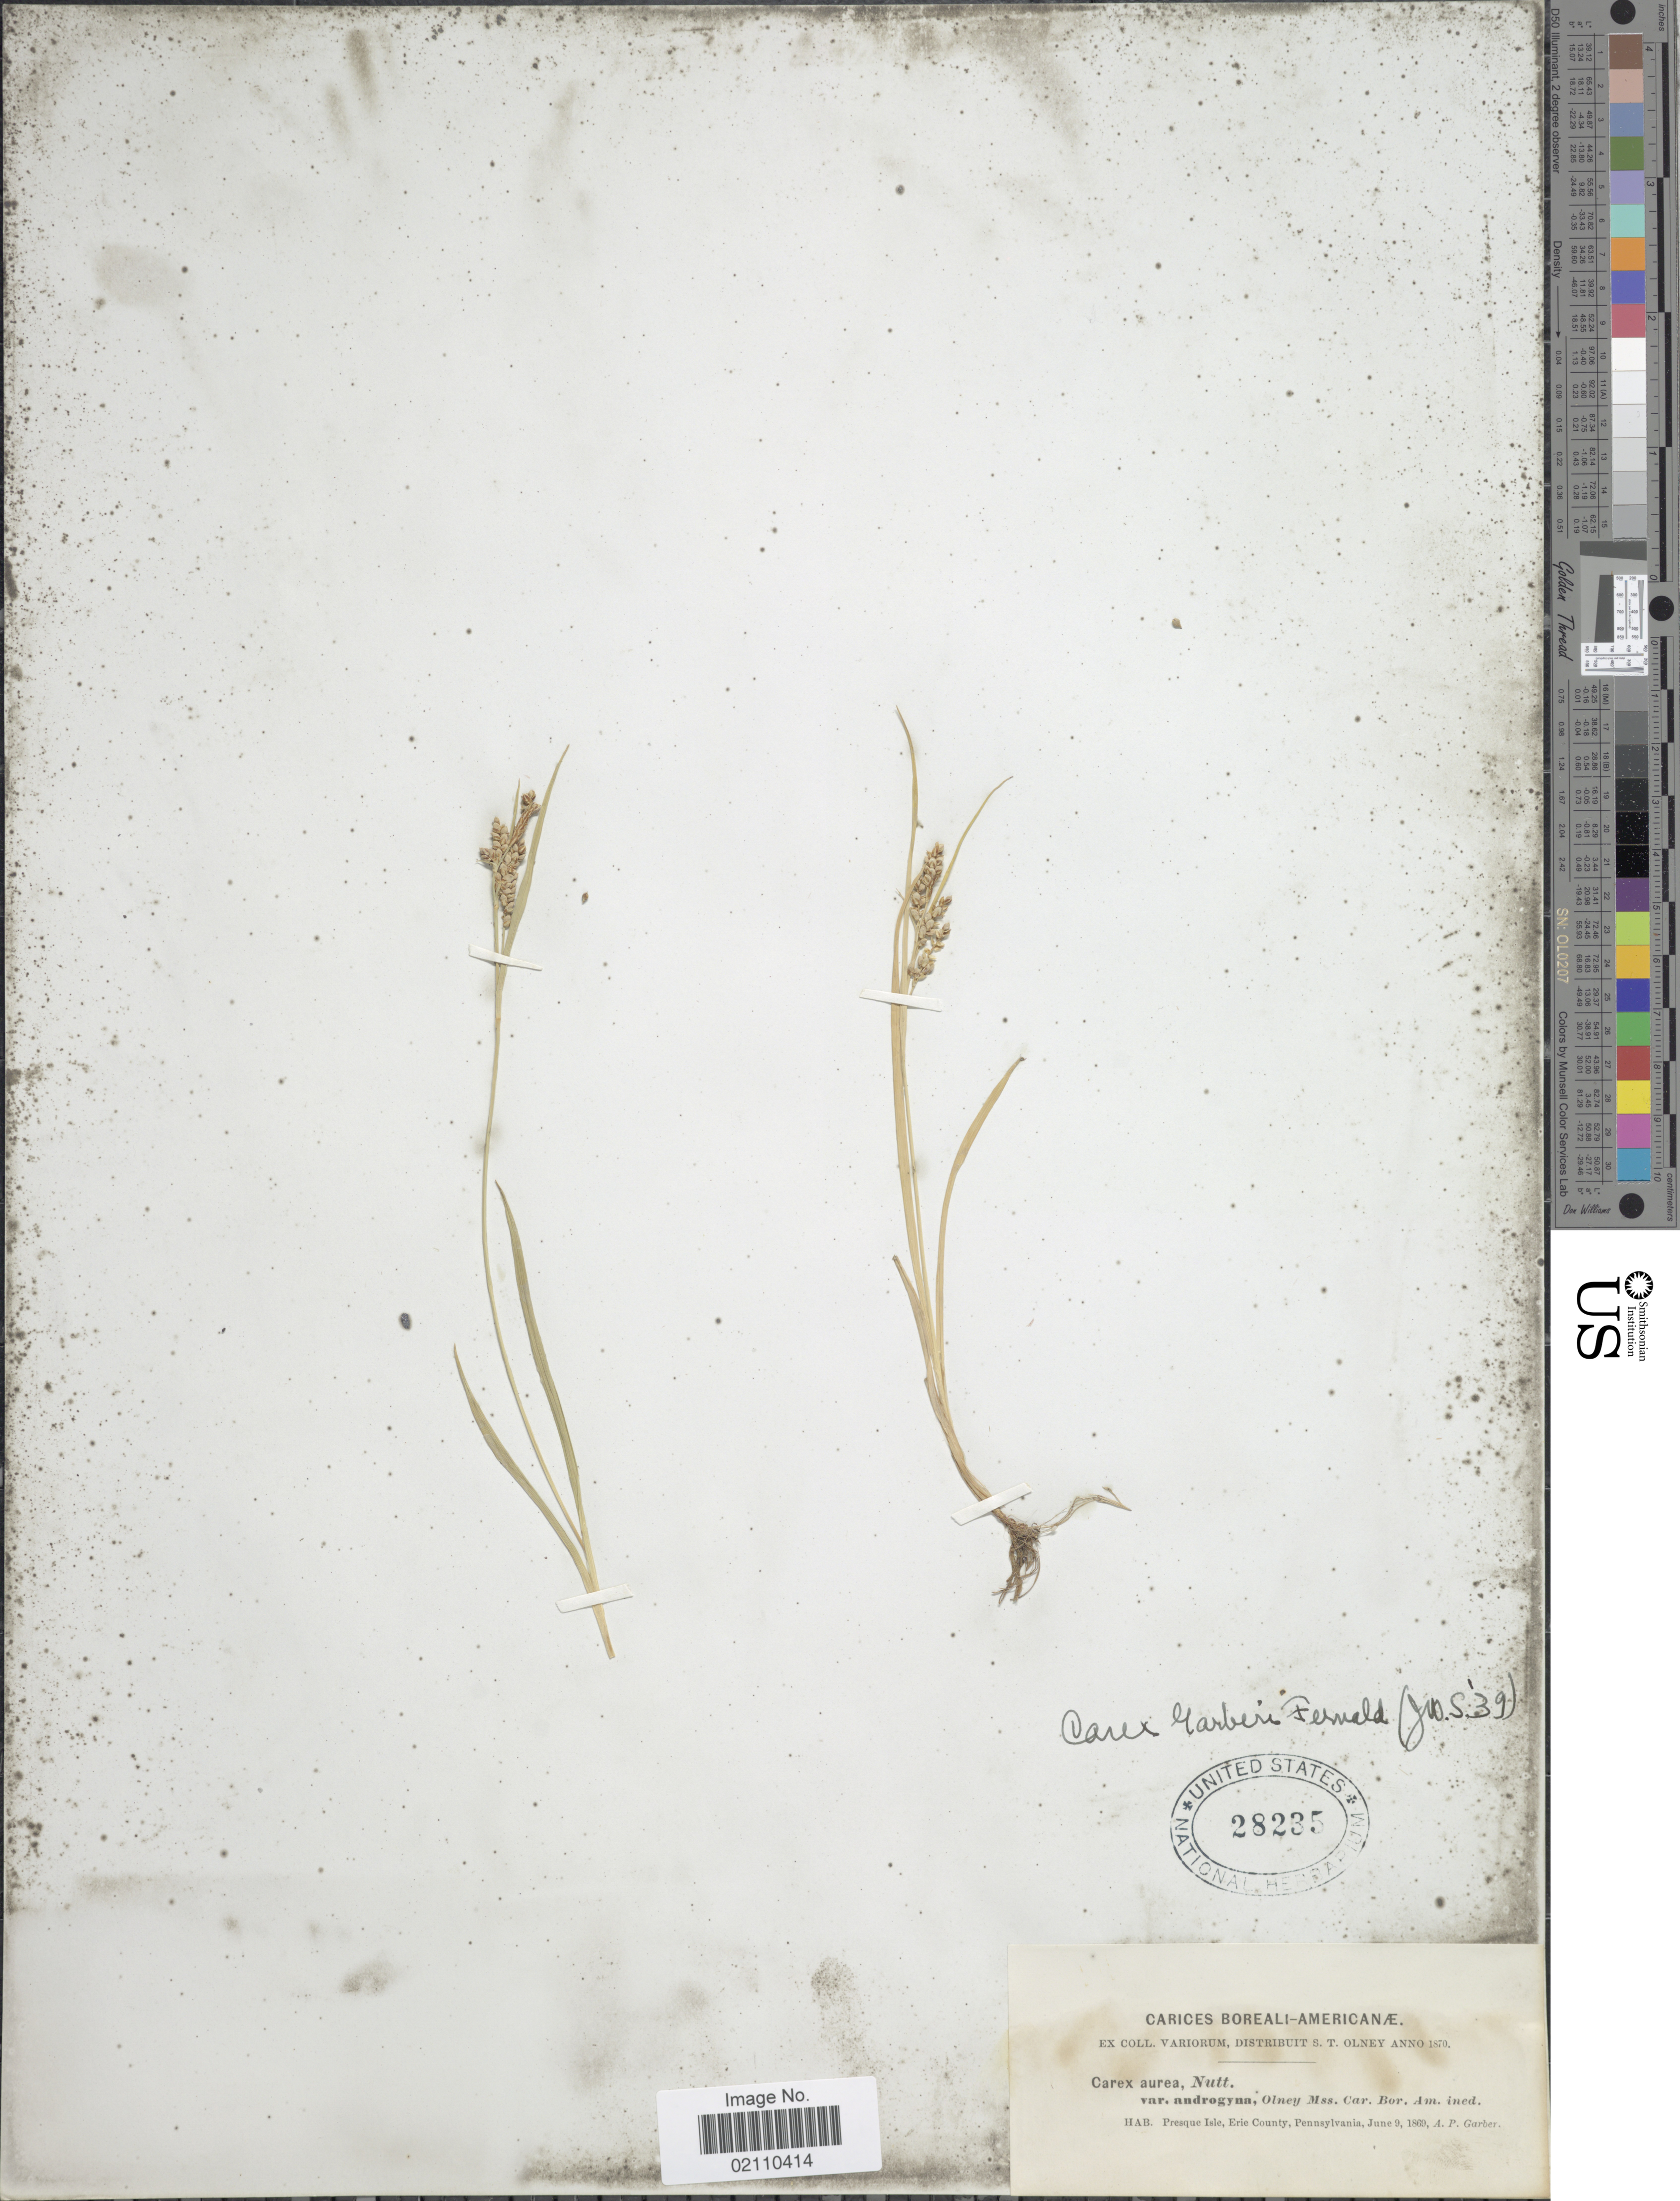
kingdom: Plantae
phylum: Tracheophyta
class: Liliopsida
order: Poales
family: Cyperaceae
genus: Carex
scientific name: Carex garberi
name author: Fernald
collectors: A. P. Garber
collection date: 1869-06-09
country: United States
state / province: Pennsylvania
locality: Presque Isle, Erie County, Boreali-Americanae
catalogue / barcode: US 28235